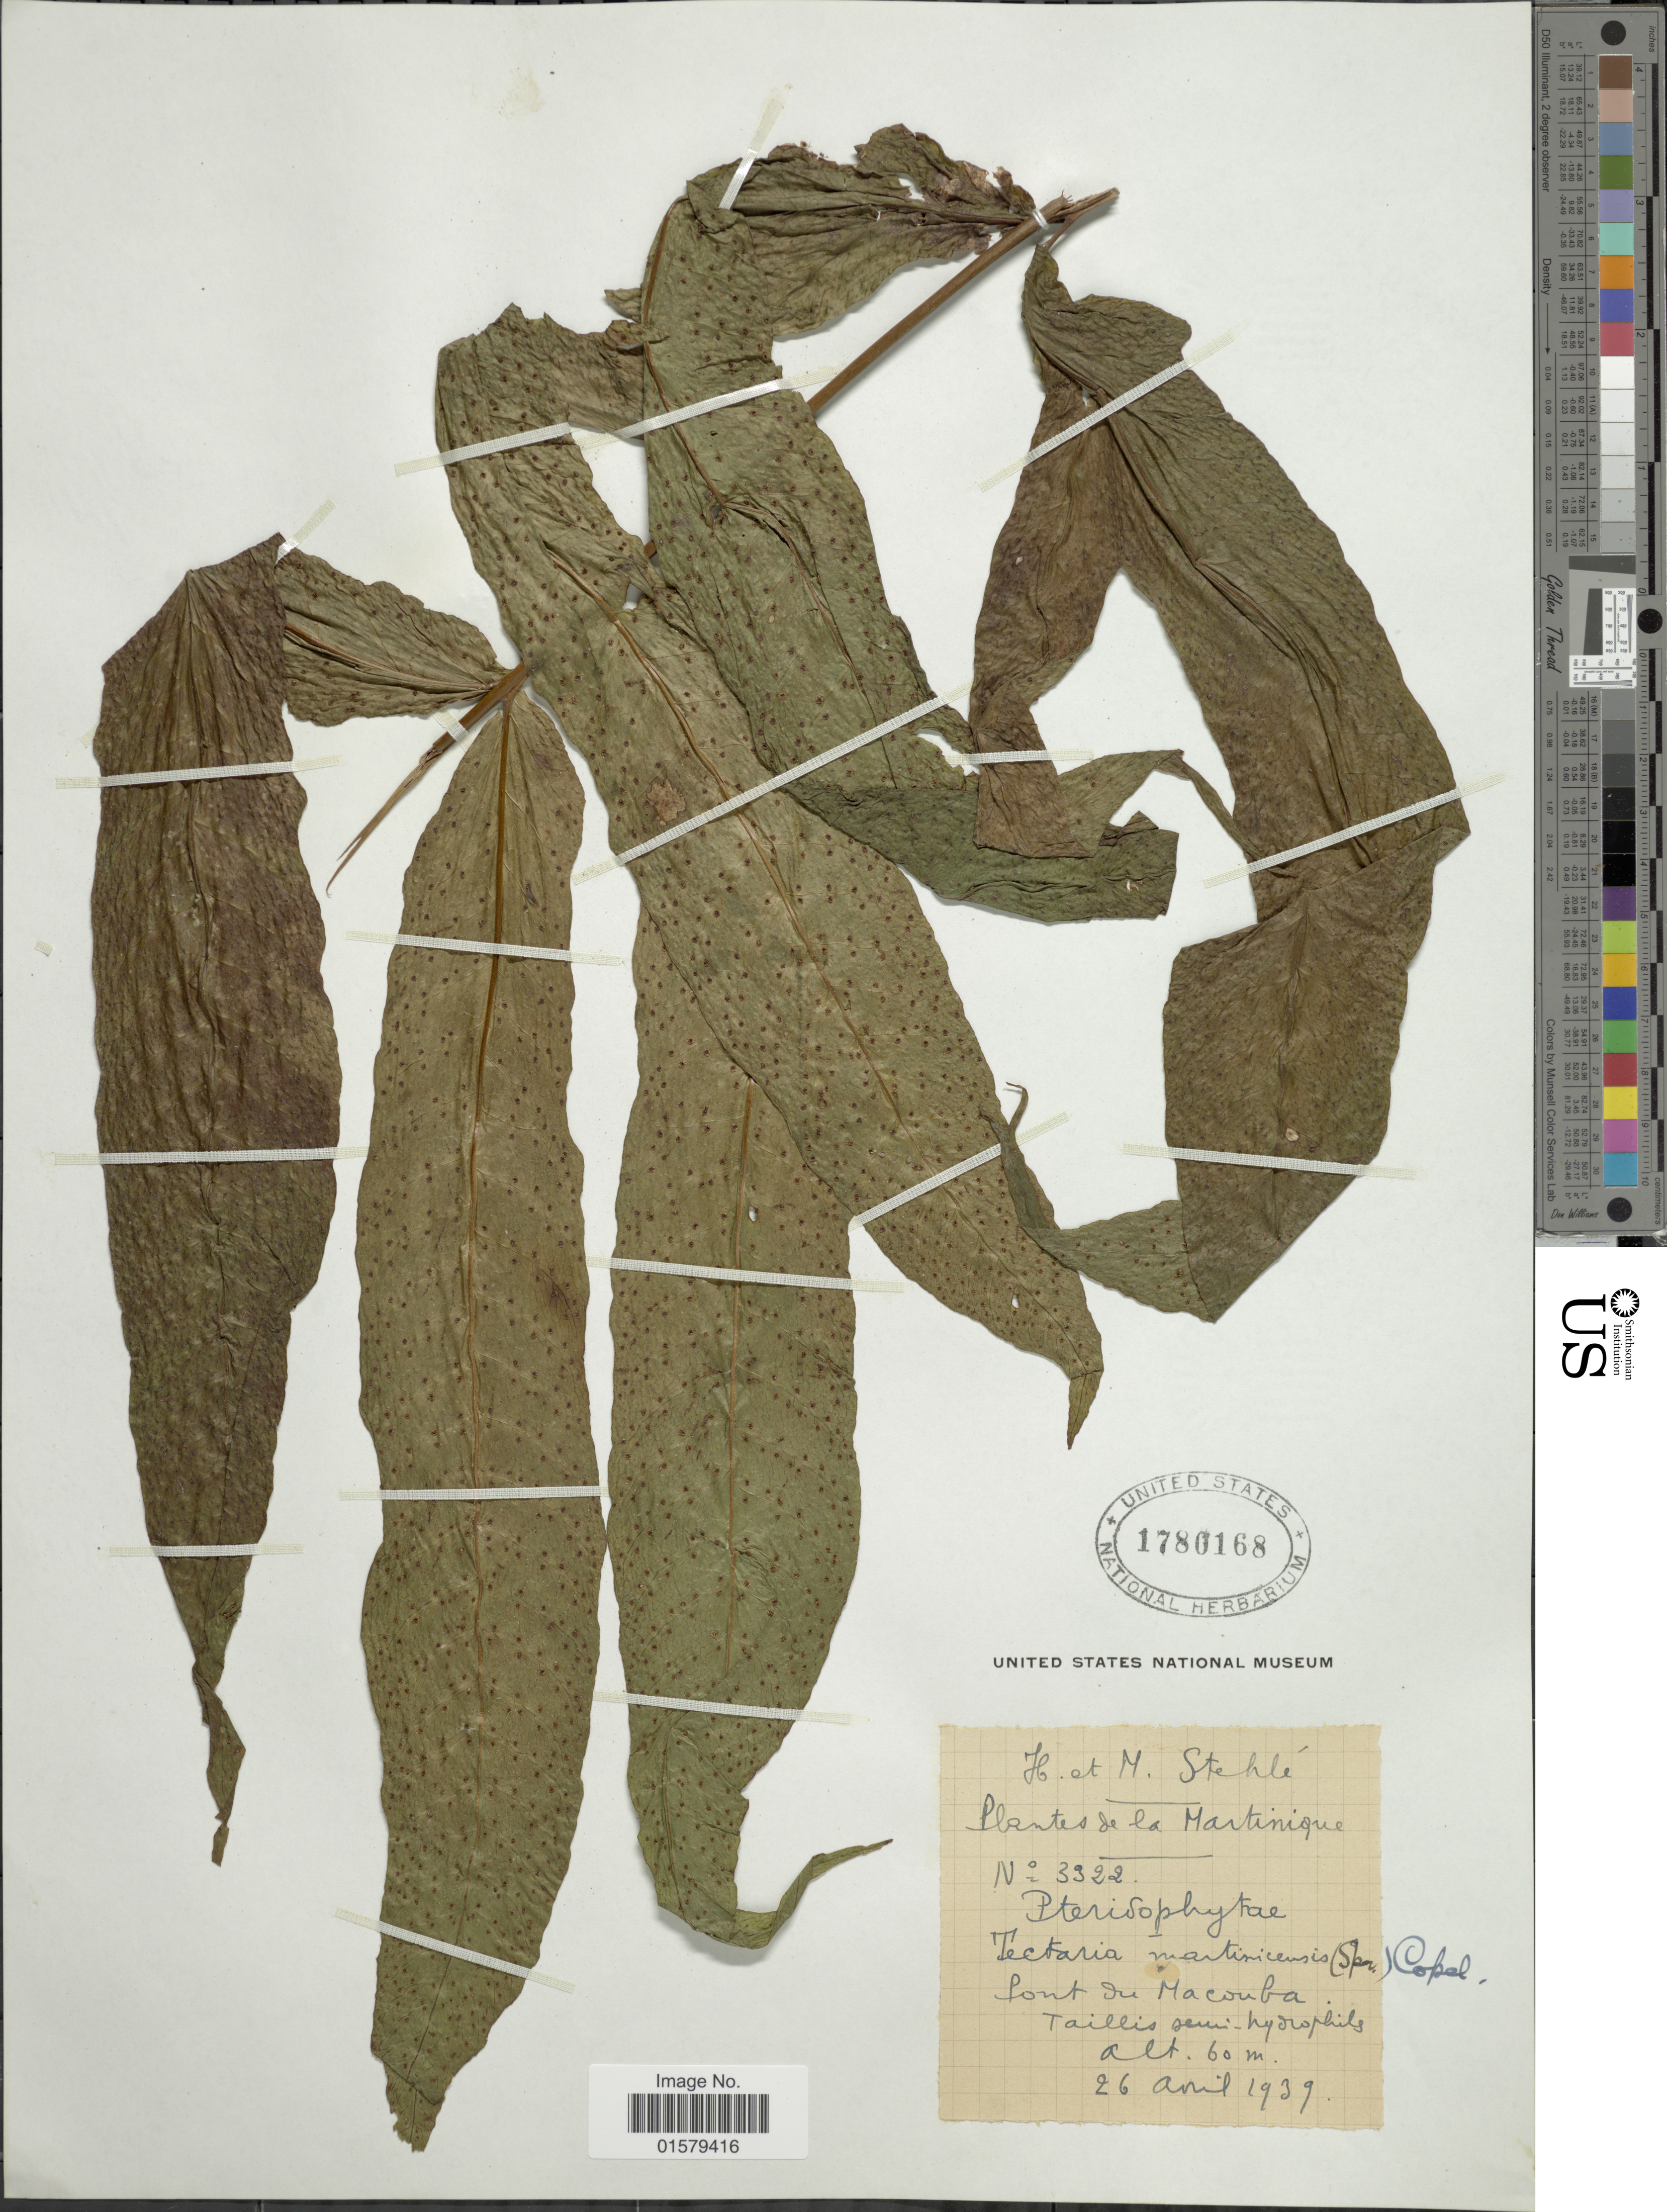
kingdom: Plantae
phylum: Tracheophyta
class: Polypodiopsida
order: Polypodiales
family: Tectariaceae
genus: Tectaria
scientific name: Tectaria incisa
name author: Cav.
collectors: H. Stehlé & M. Stehlé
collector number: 3322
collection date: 1939-04-26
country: Guadeloupe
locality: Pont du Macouba, Taillis semi - hydropils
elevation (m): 60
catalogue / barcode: US 1780168